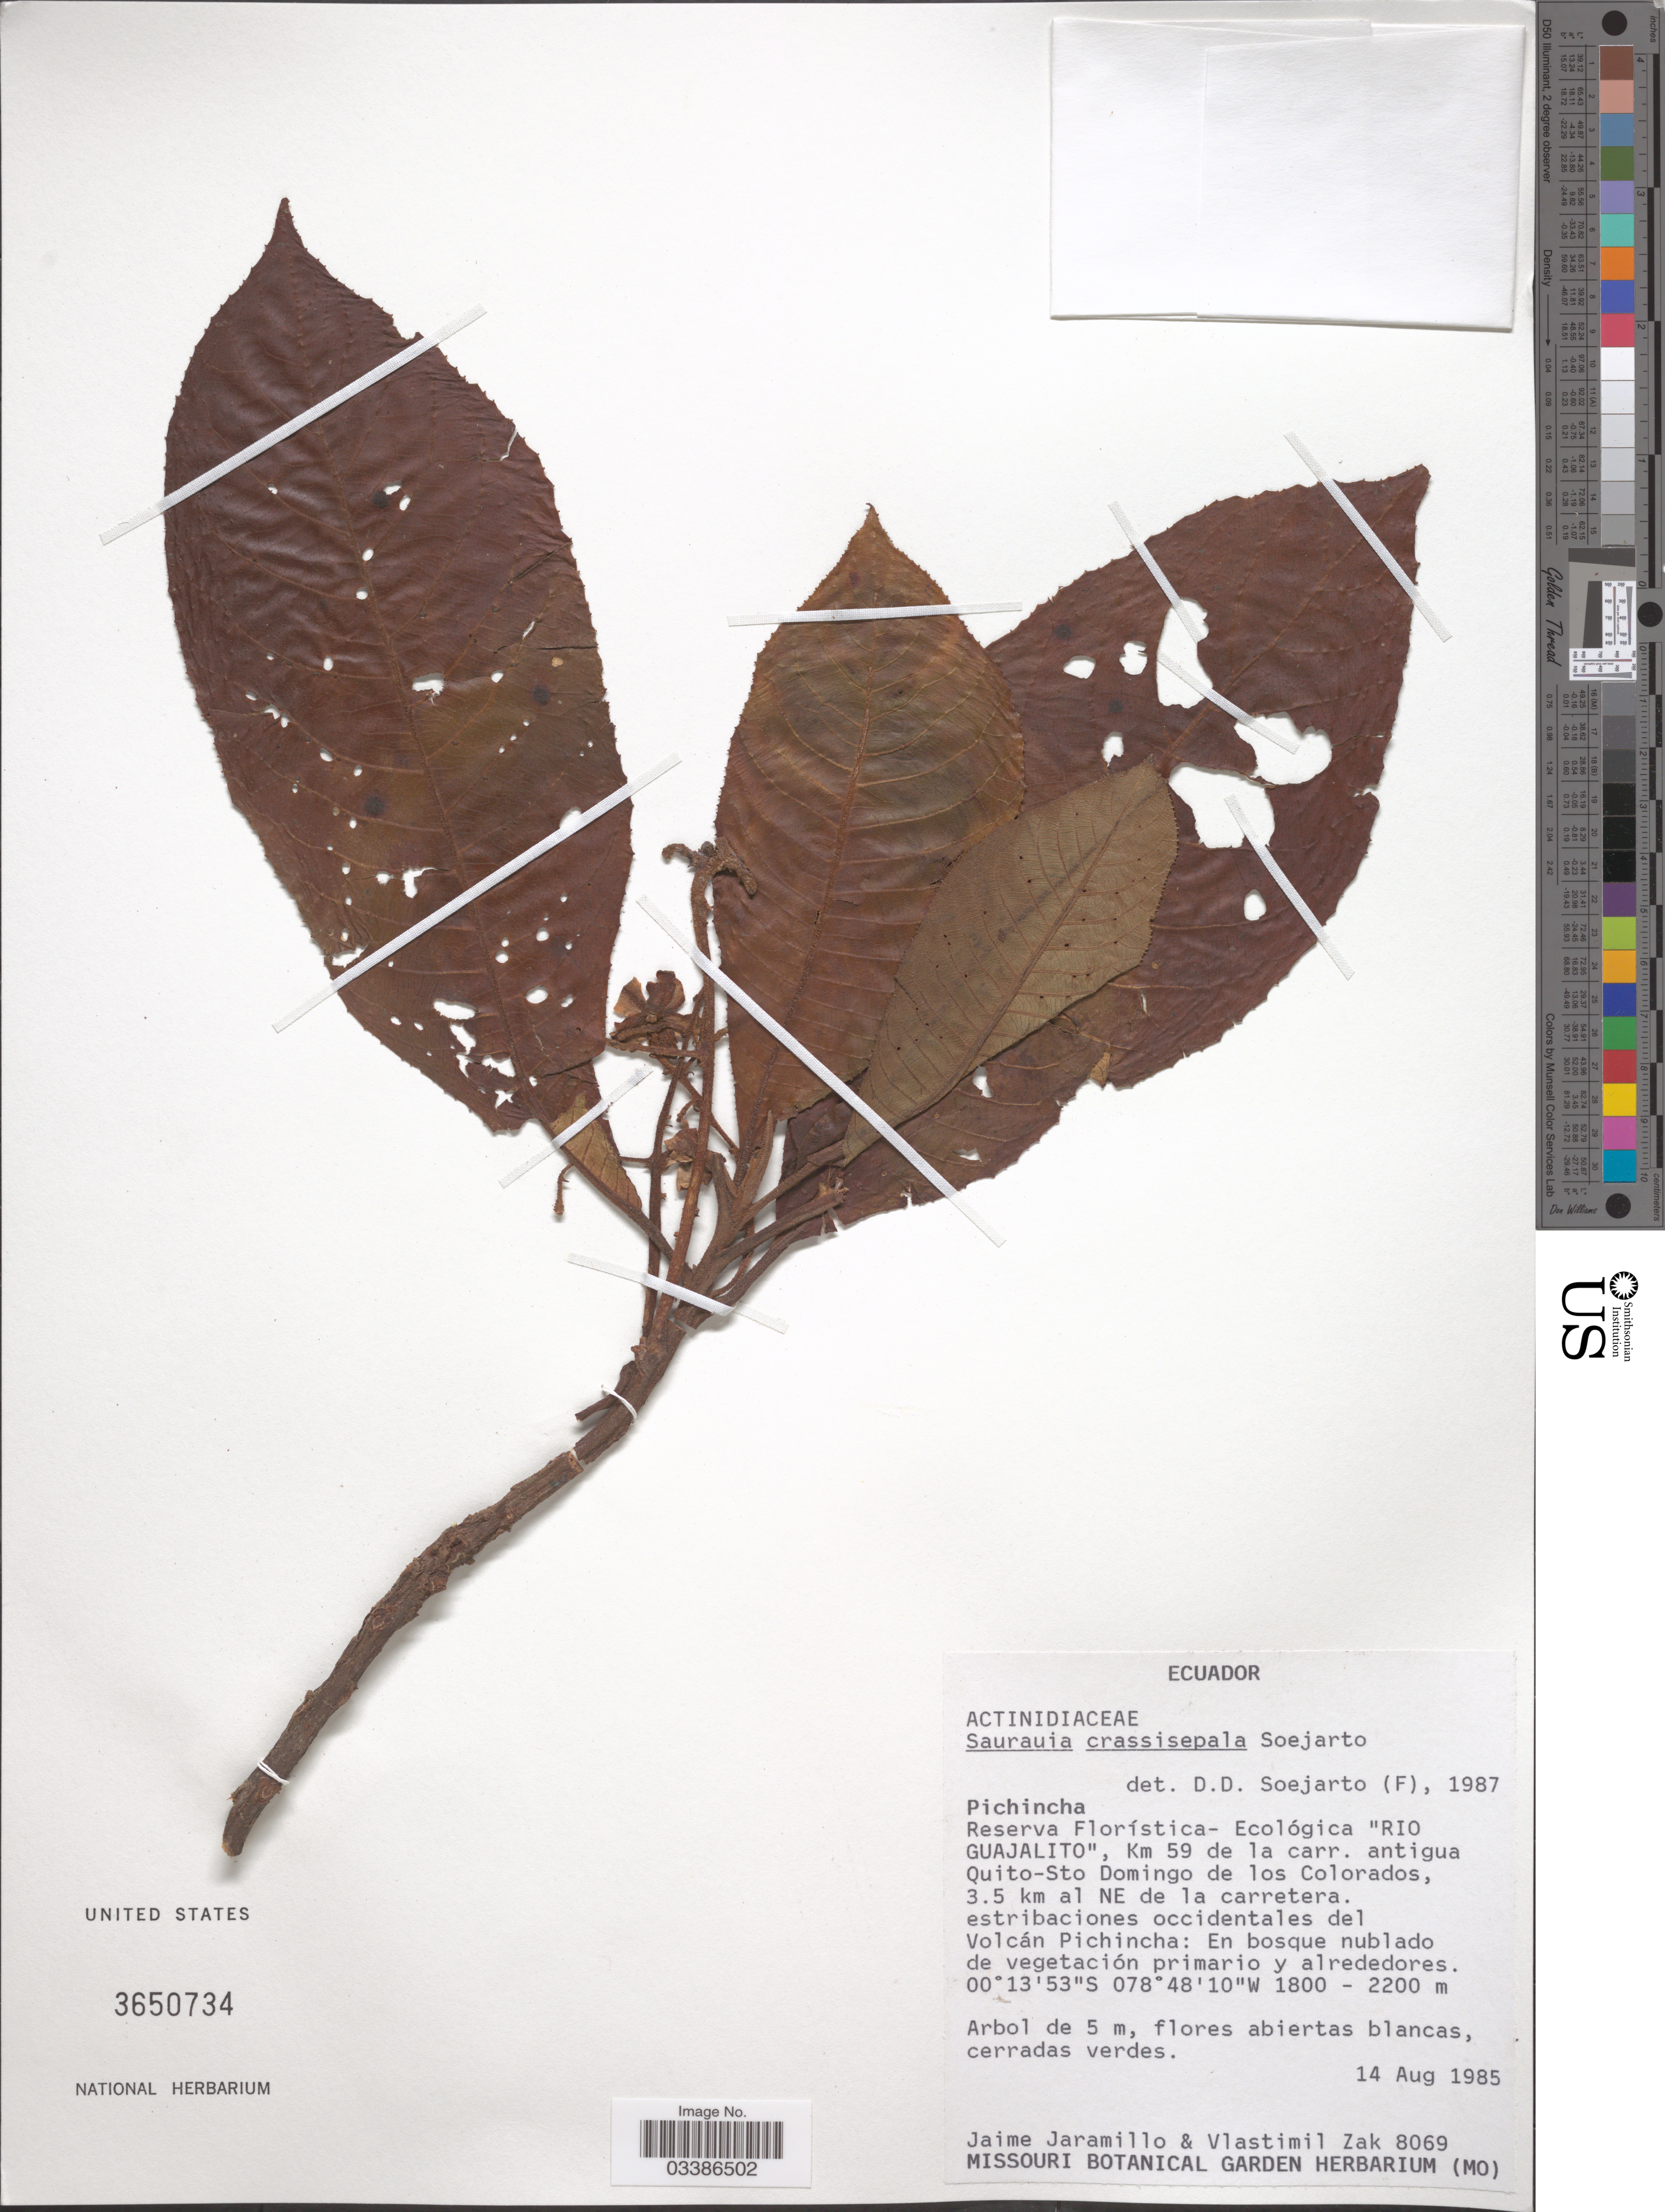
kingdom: Plantae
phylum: Tracheophyta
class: Magnoliopsida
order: Ericales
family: Actinidiaceae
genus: Saurauia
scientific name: Saurauia crassisepala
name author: Soejarto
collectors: J. Jaramillo & V. Zak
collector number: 8069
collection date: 1985-08-14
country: Ecuador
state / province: Pichincha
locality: Reserva Florística-Ecológica "Rio Guajalito", Km 59 de la carr. antigua Quito-Sto Domingo de los Colorados, 3.5 km al NE de la carretera estribaciones occidentales del Volcán Pichincha.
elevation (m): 1800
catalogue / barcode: US 3650734